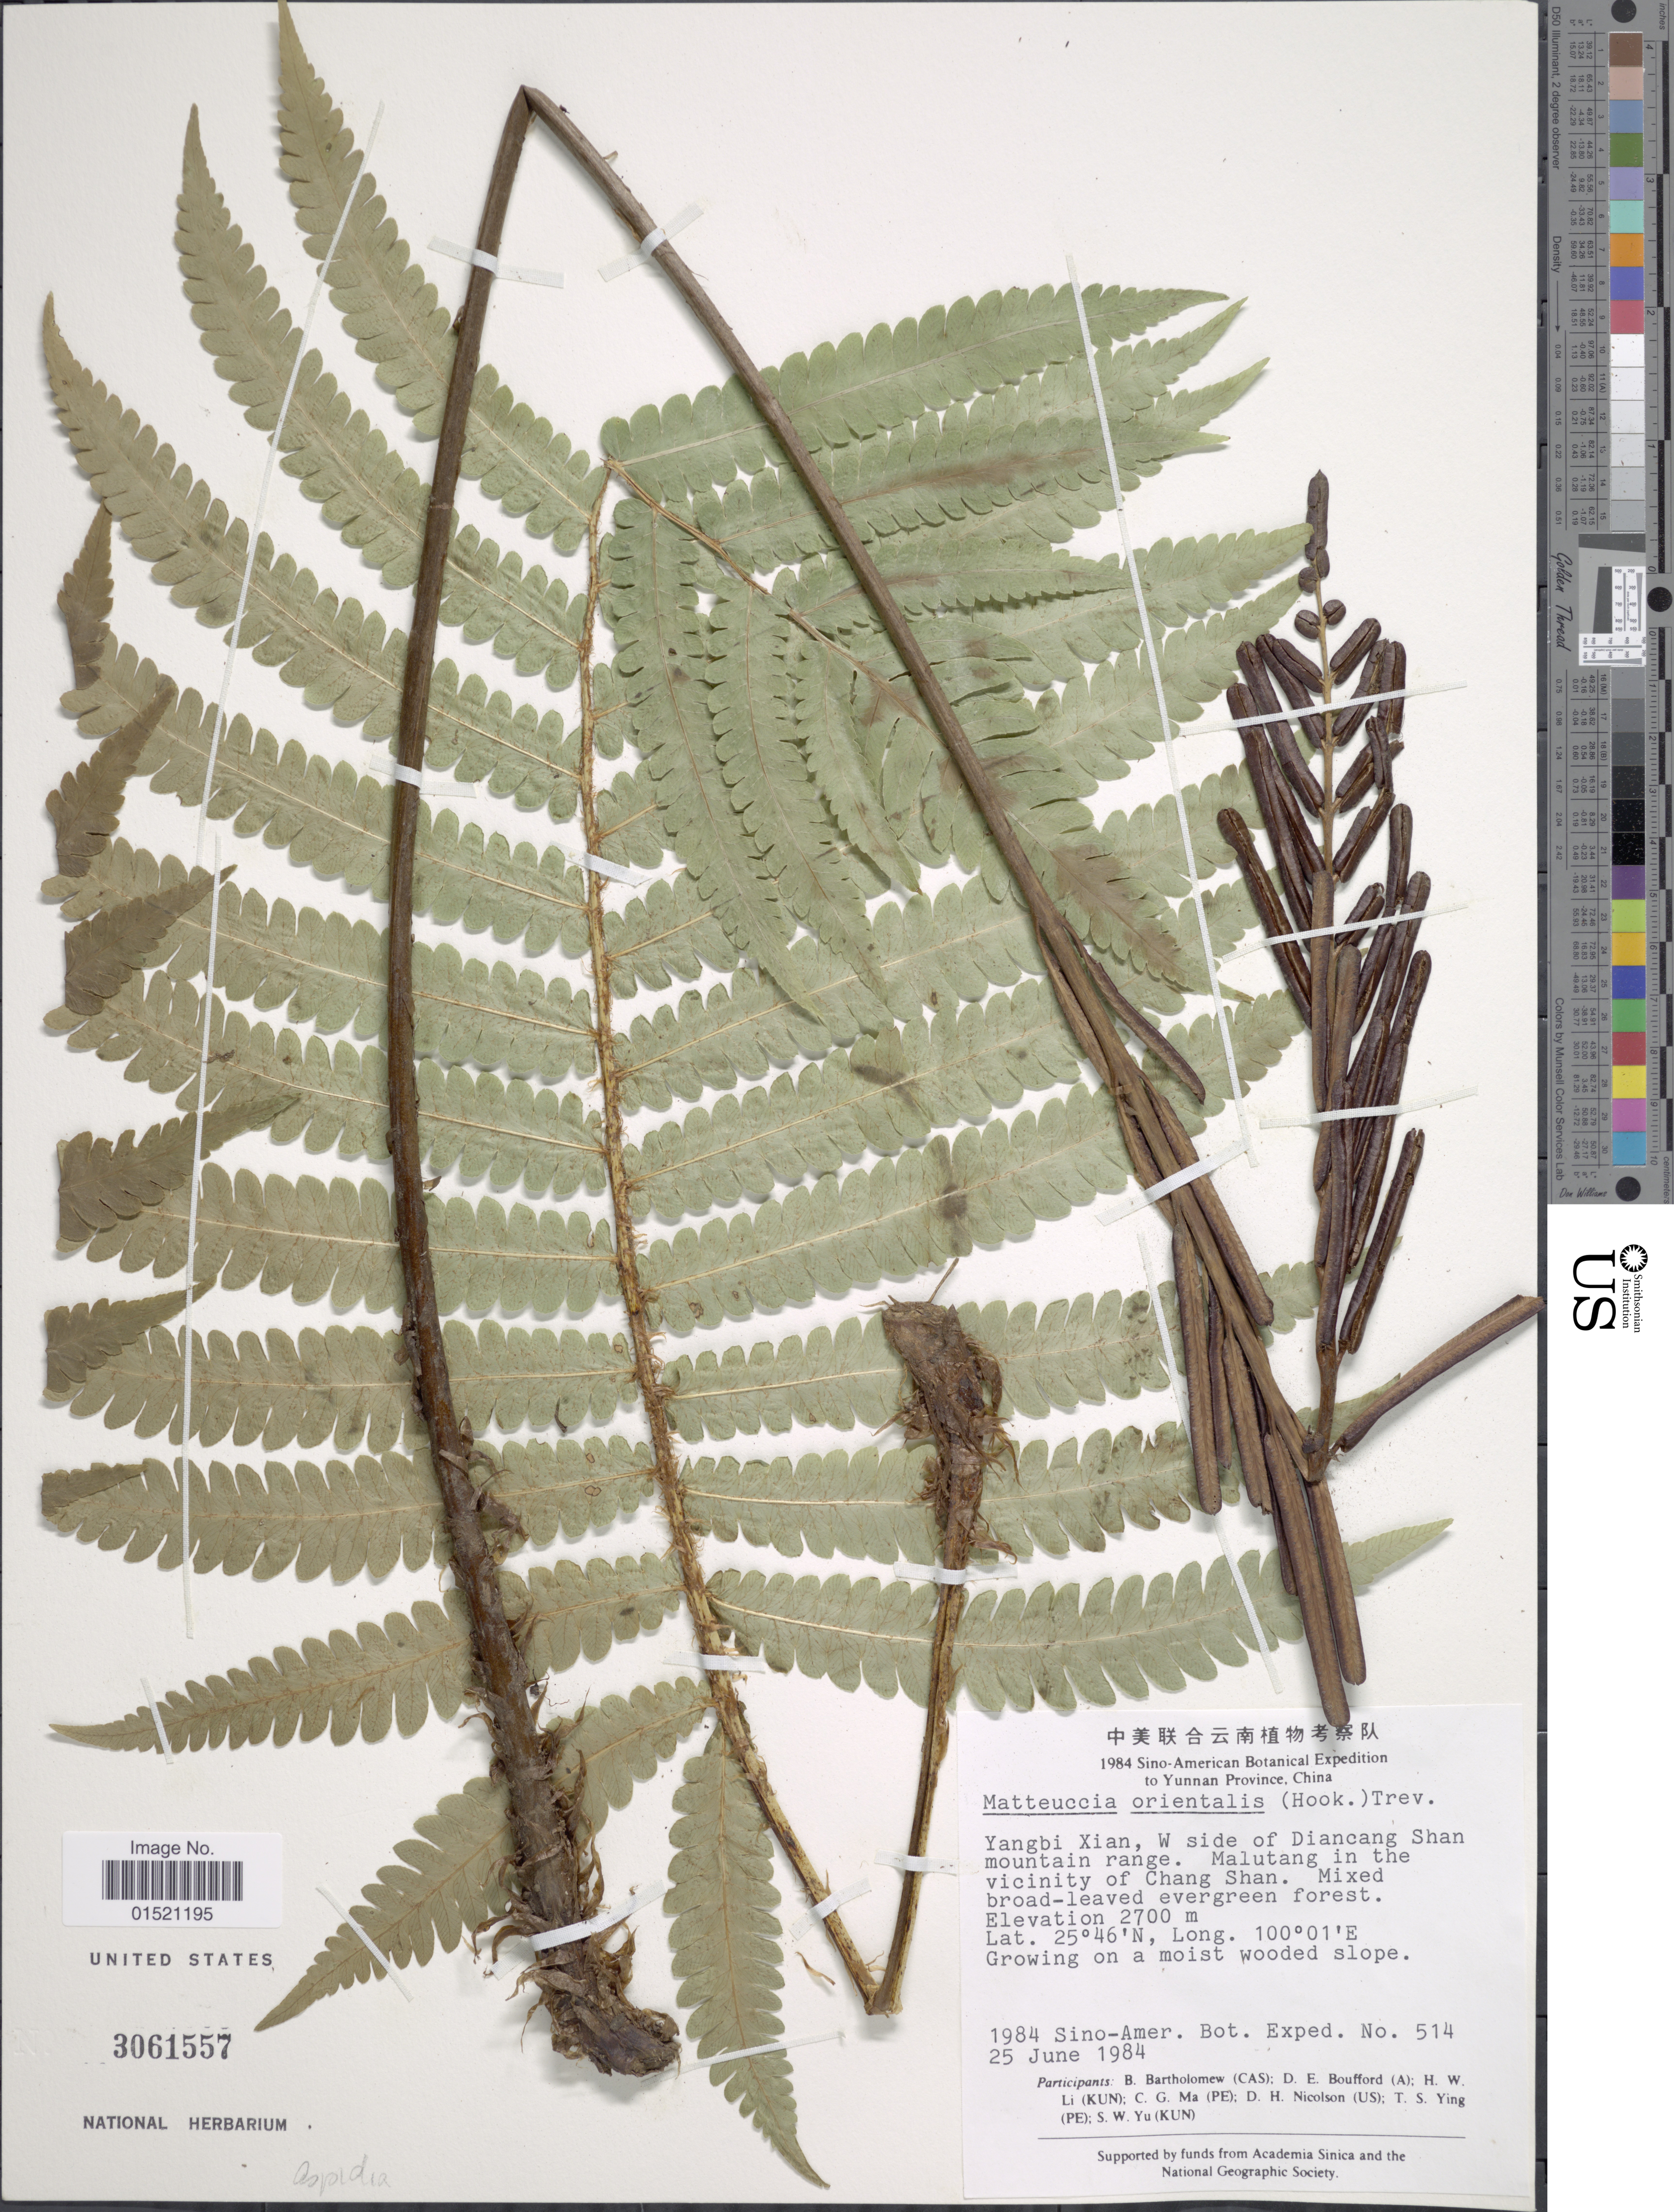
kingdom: Plantae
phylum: Tracheophyta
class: Polypodiopsida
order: Polypodiales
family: Onocleaceae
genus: Pentarhizidium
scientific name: Pentarhizidium orientale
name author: (Hook.) Hayata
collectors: Sino-Amer. Bot. Exped. 1984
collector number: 514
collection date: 1984-06-25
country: China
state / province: Yunnan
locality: Yangbi Xian, W side of Diancang Shan mountain range. Malutang in the vicinity of Chang Shan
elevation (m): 2700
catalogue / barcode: US 3061557